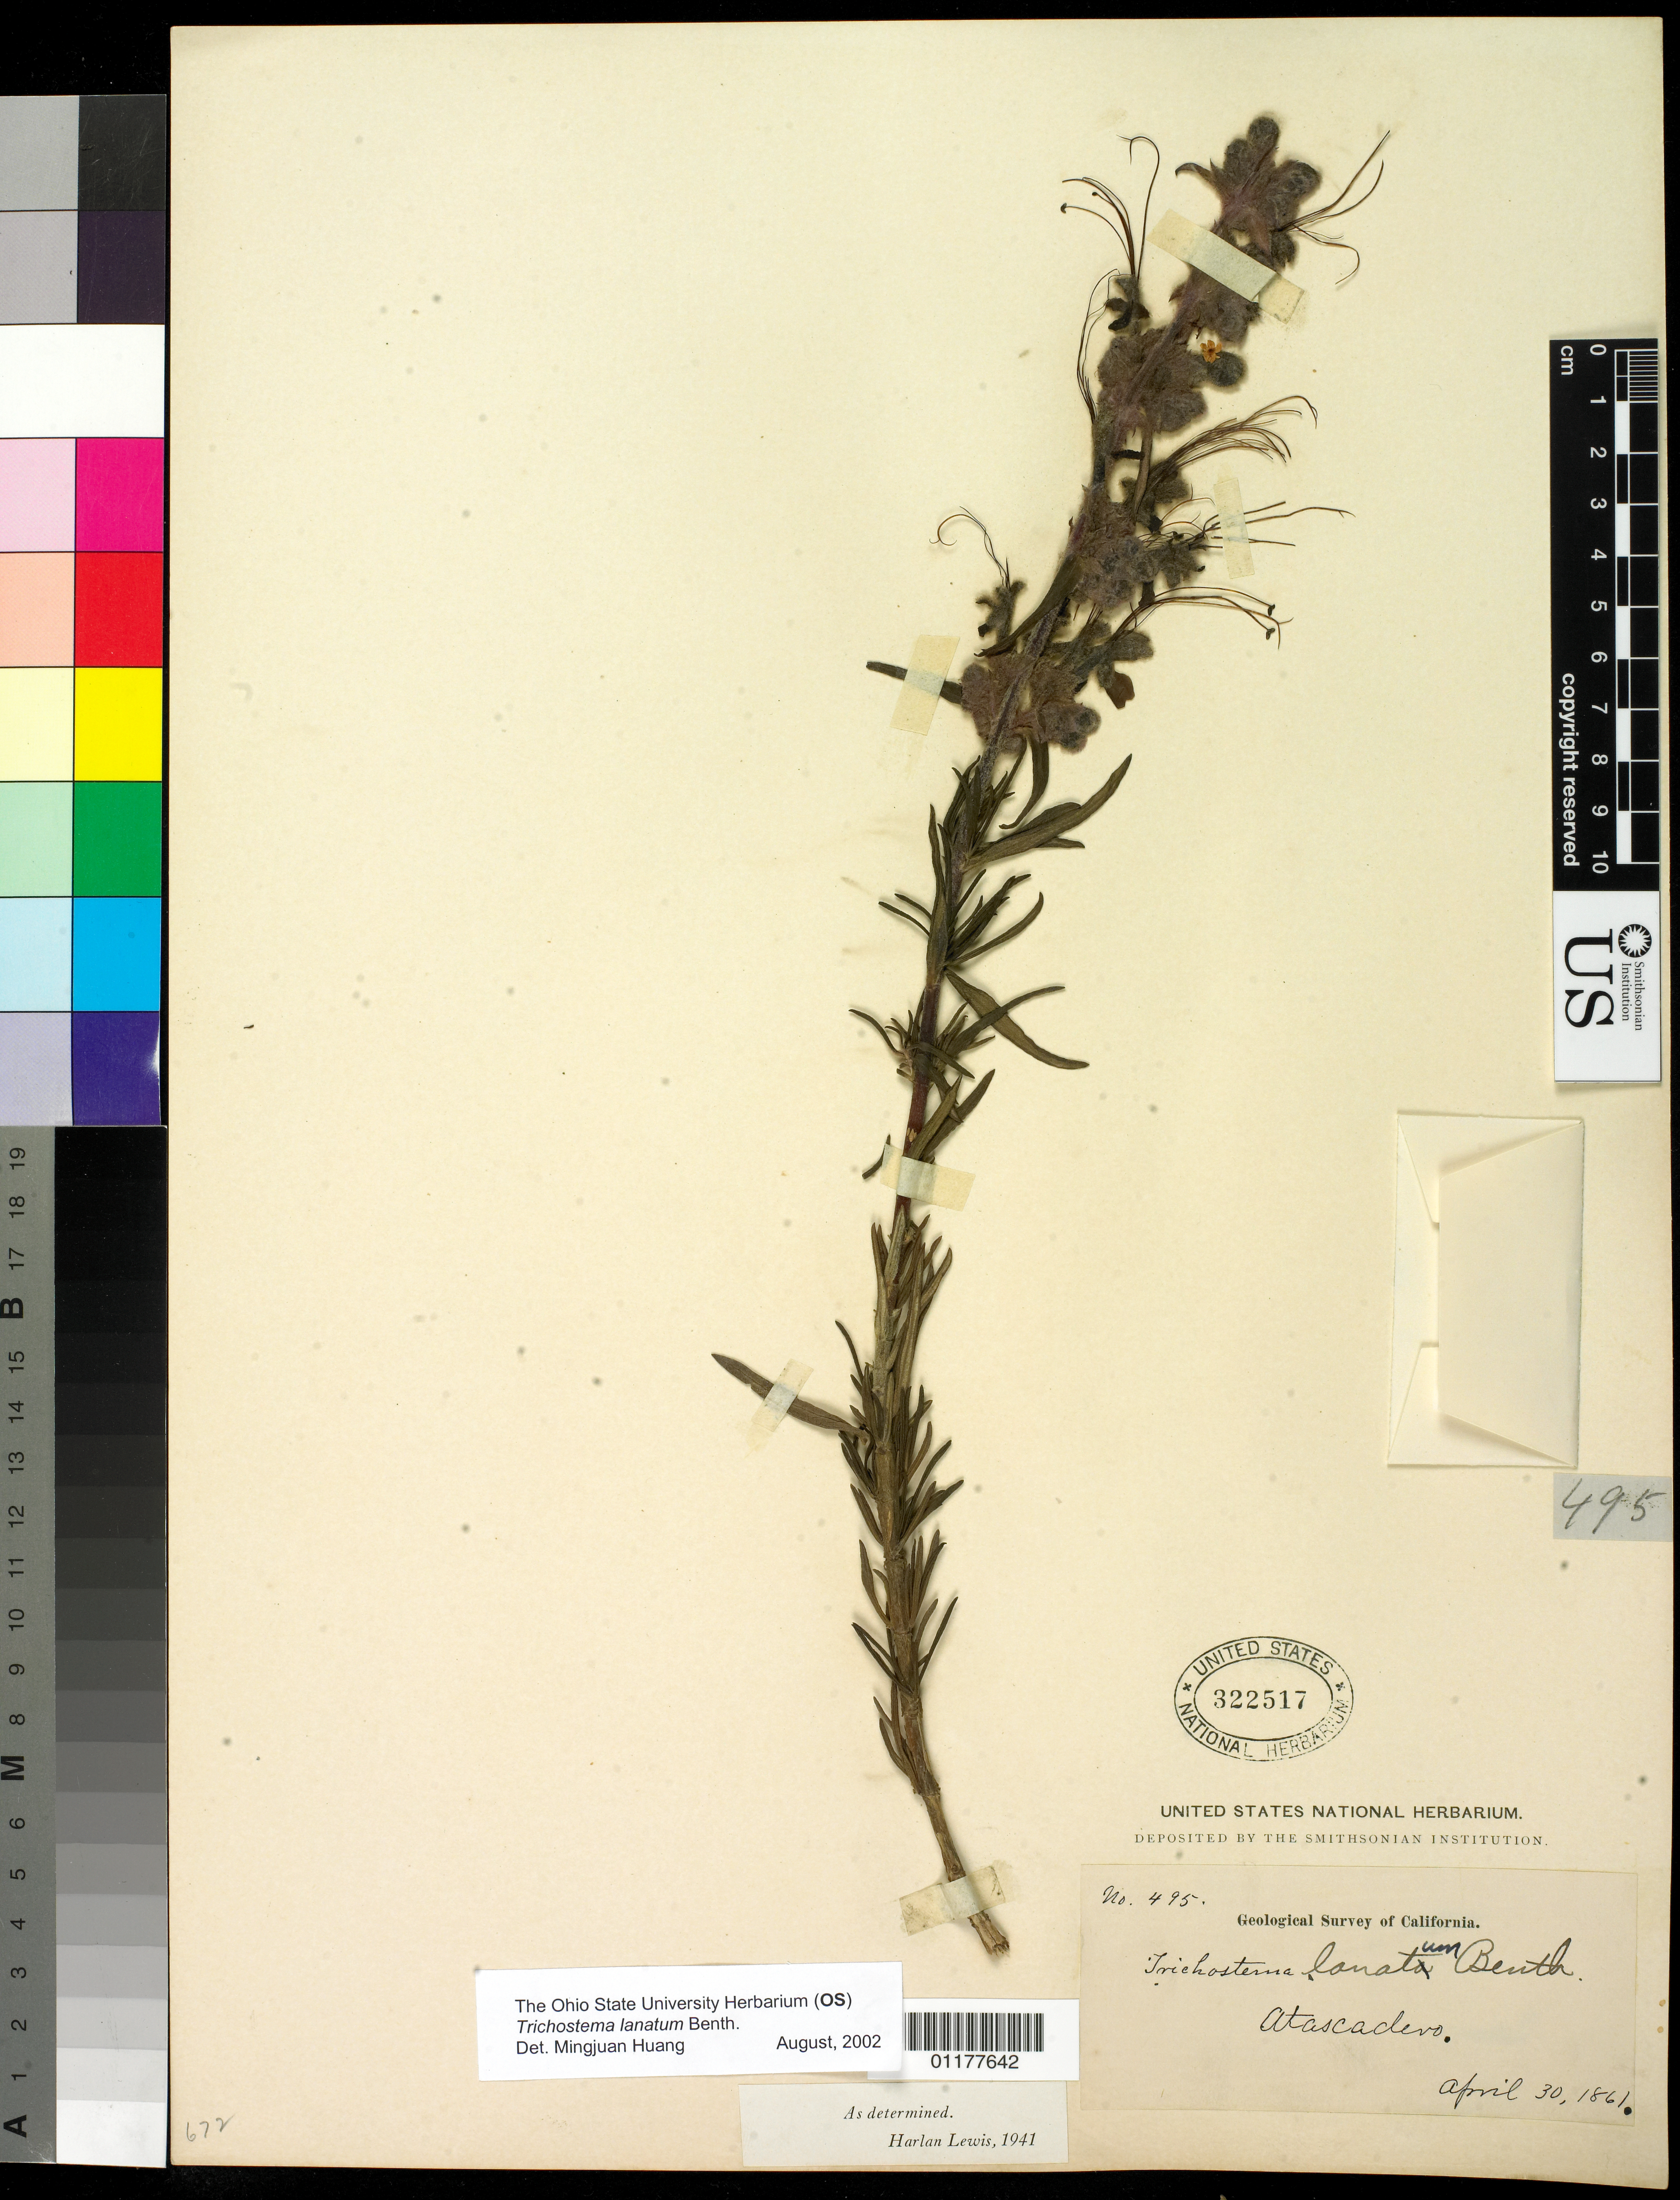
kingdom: Plantae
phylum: Tracheophyta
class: Magnoliopsida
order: Lamiales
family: Lamiaceae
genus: Trichostema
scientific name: Trichostema lanatum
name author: Benth.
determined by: Huang, Mingjuan, (OS), Ohio State University Herbarium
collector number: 495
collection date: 1861-04-30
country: United States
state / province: California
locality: Atascadero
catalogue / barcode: US 322517